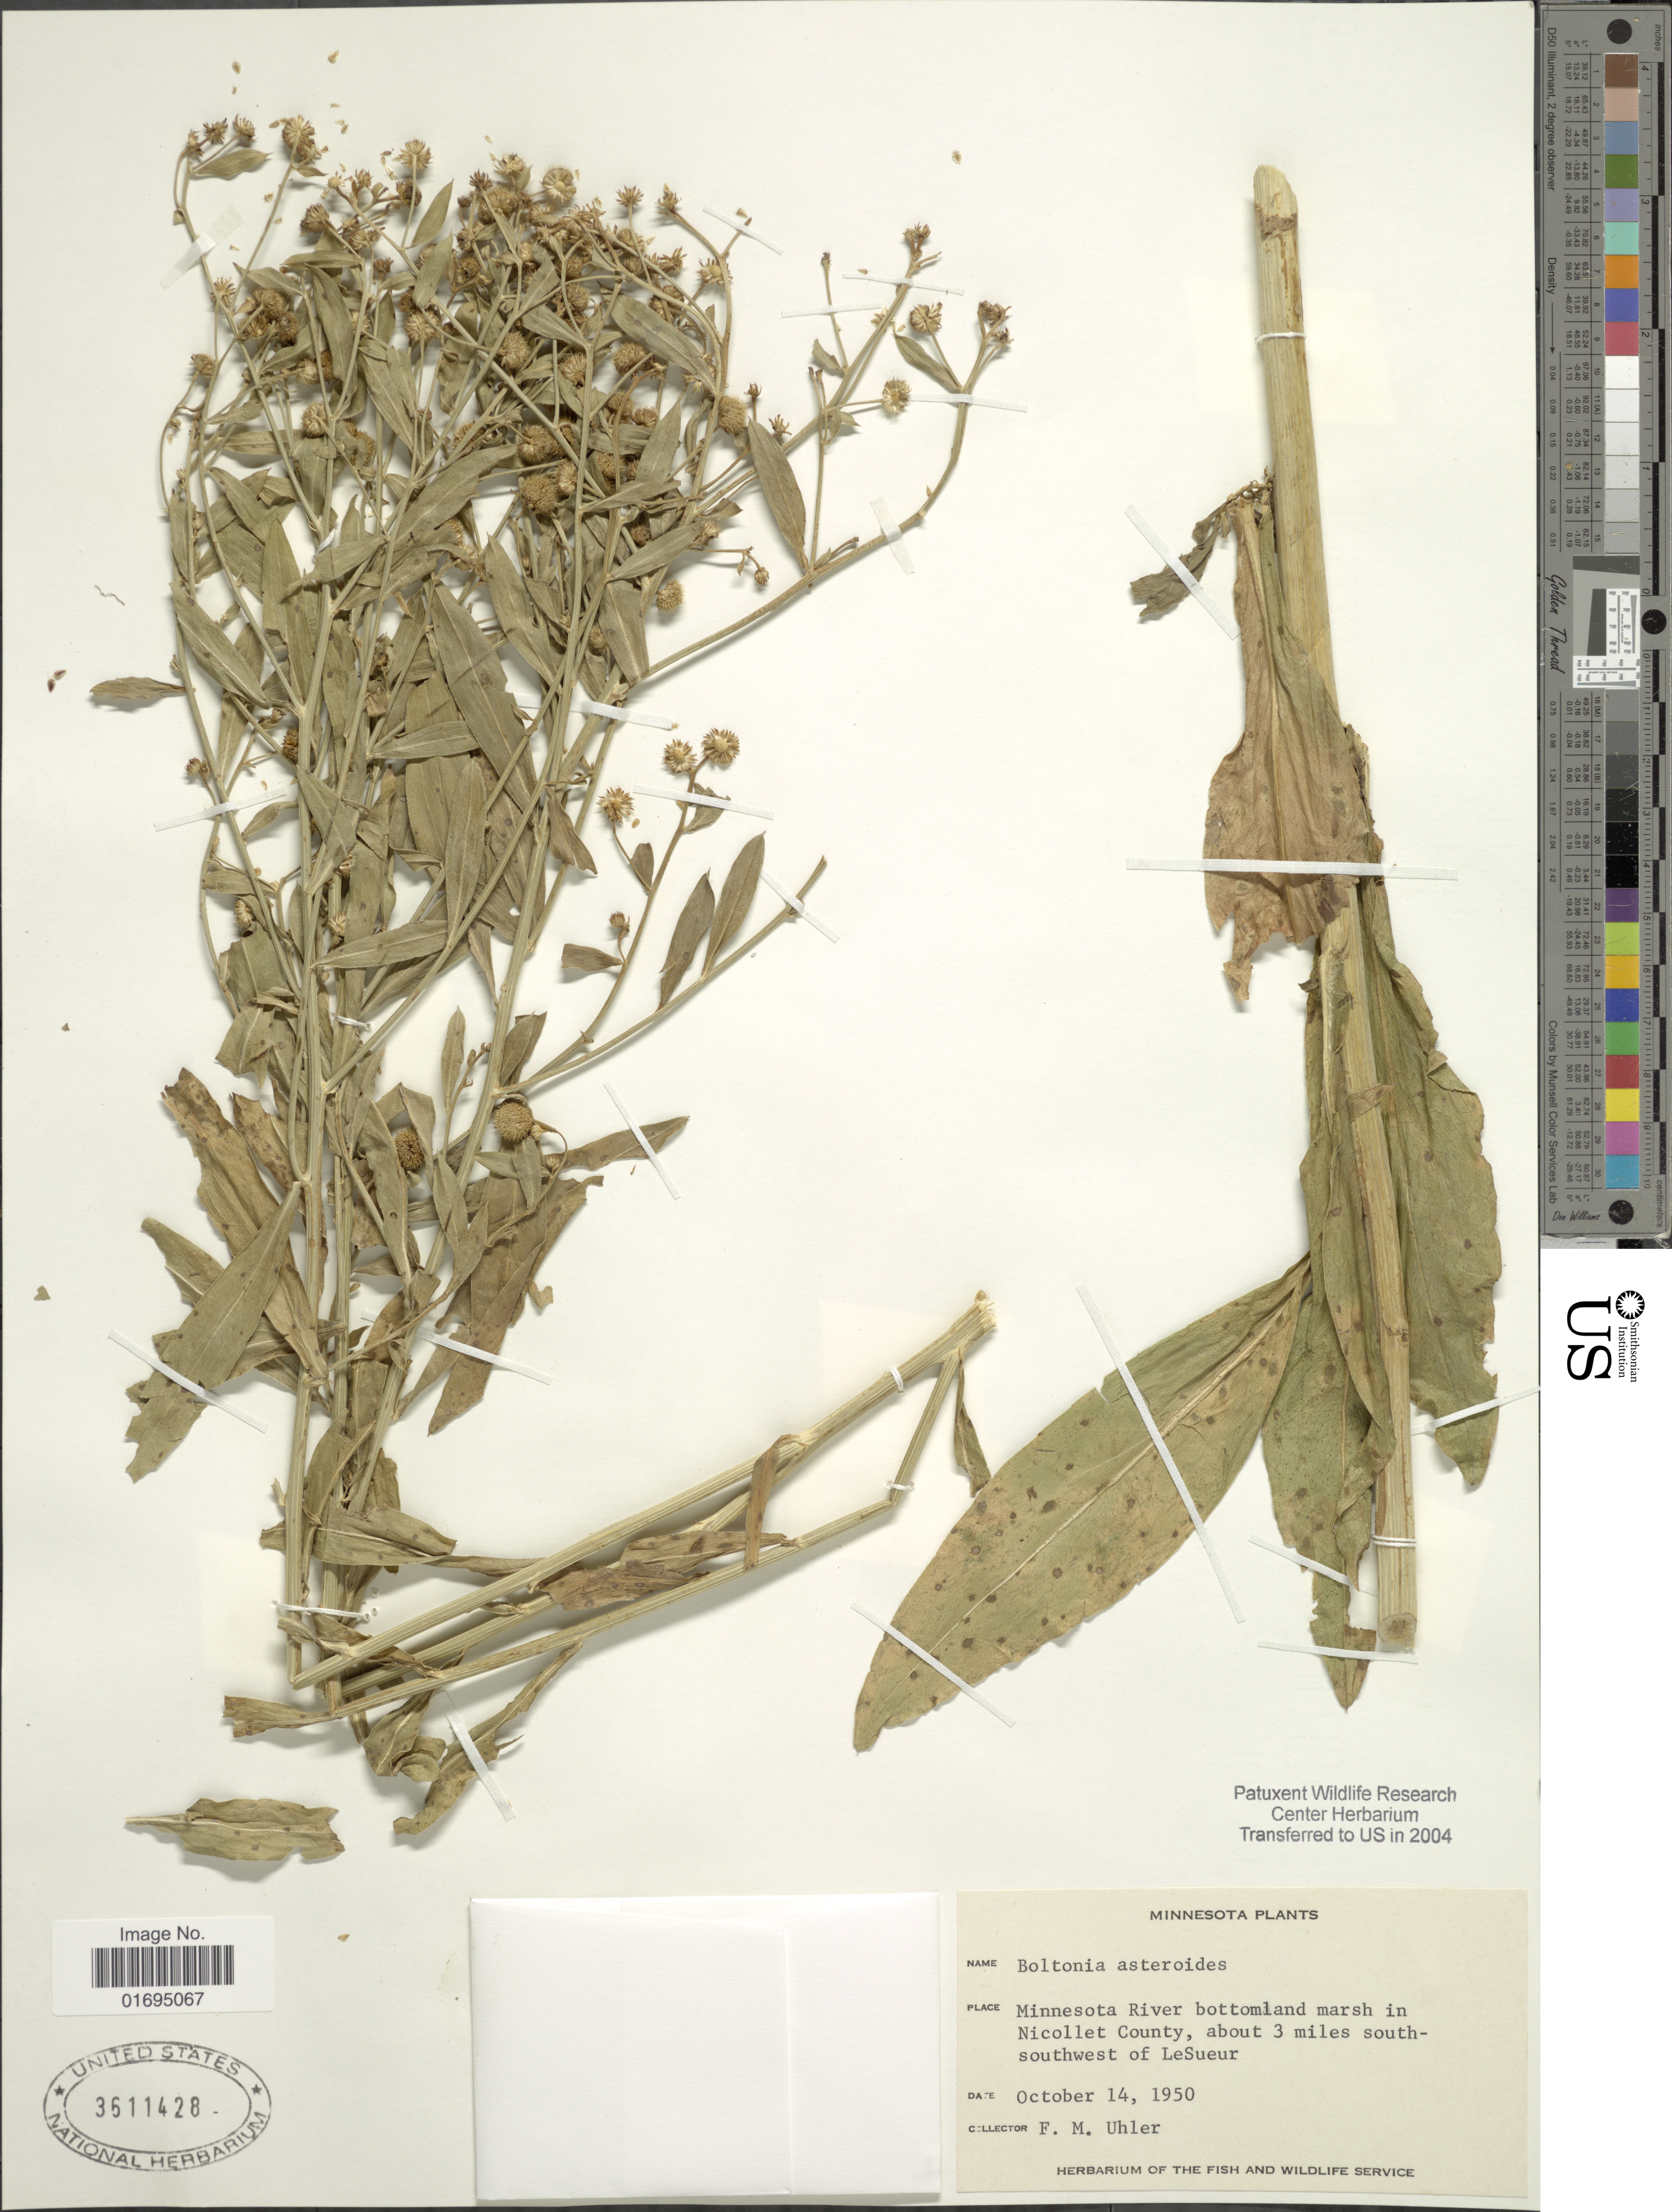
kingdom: Plantae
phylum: Tracheophyta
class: Magnoliopsida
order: Asterales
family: Asteraceae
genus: Boltonia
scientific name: Boltonia asteroides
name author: (L.) L'Hér.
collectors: F. M. Uhler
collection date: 1950-10-14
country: United States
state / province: Minnesota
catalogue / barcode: US 3511428